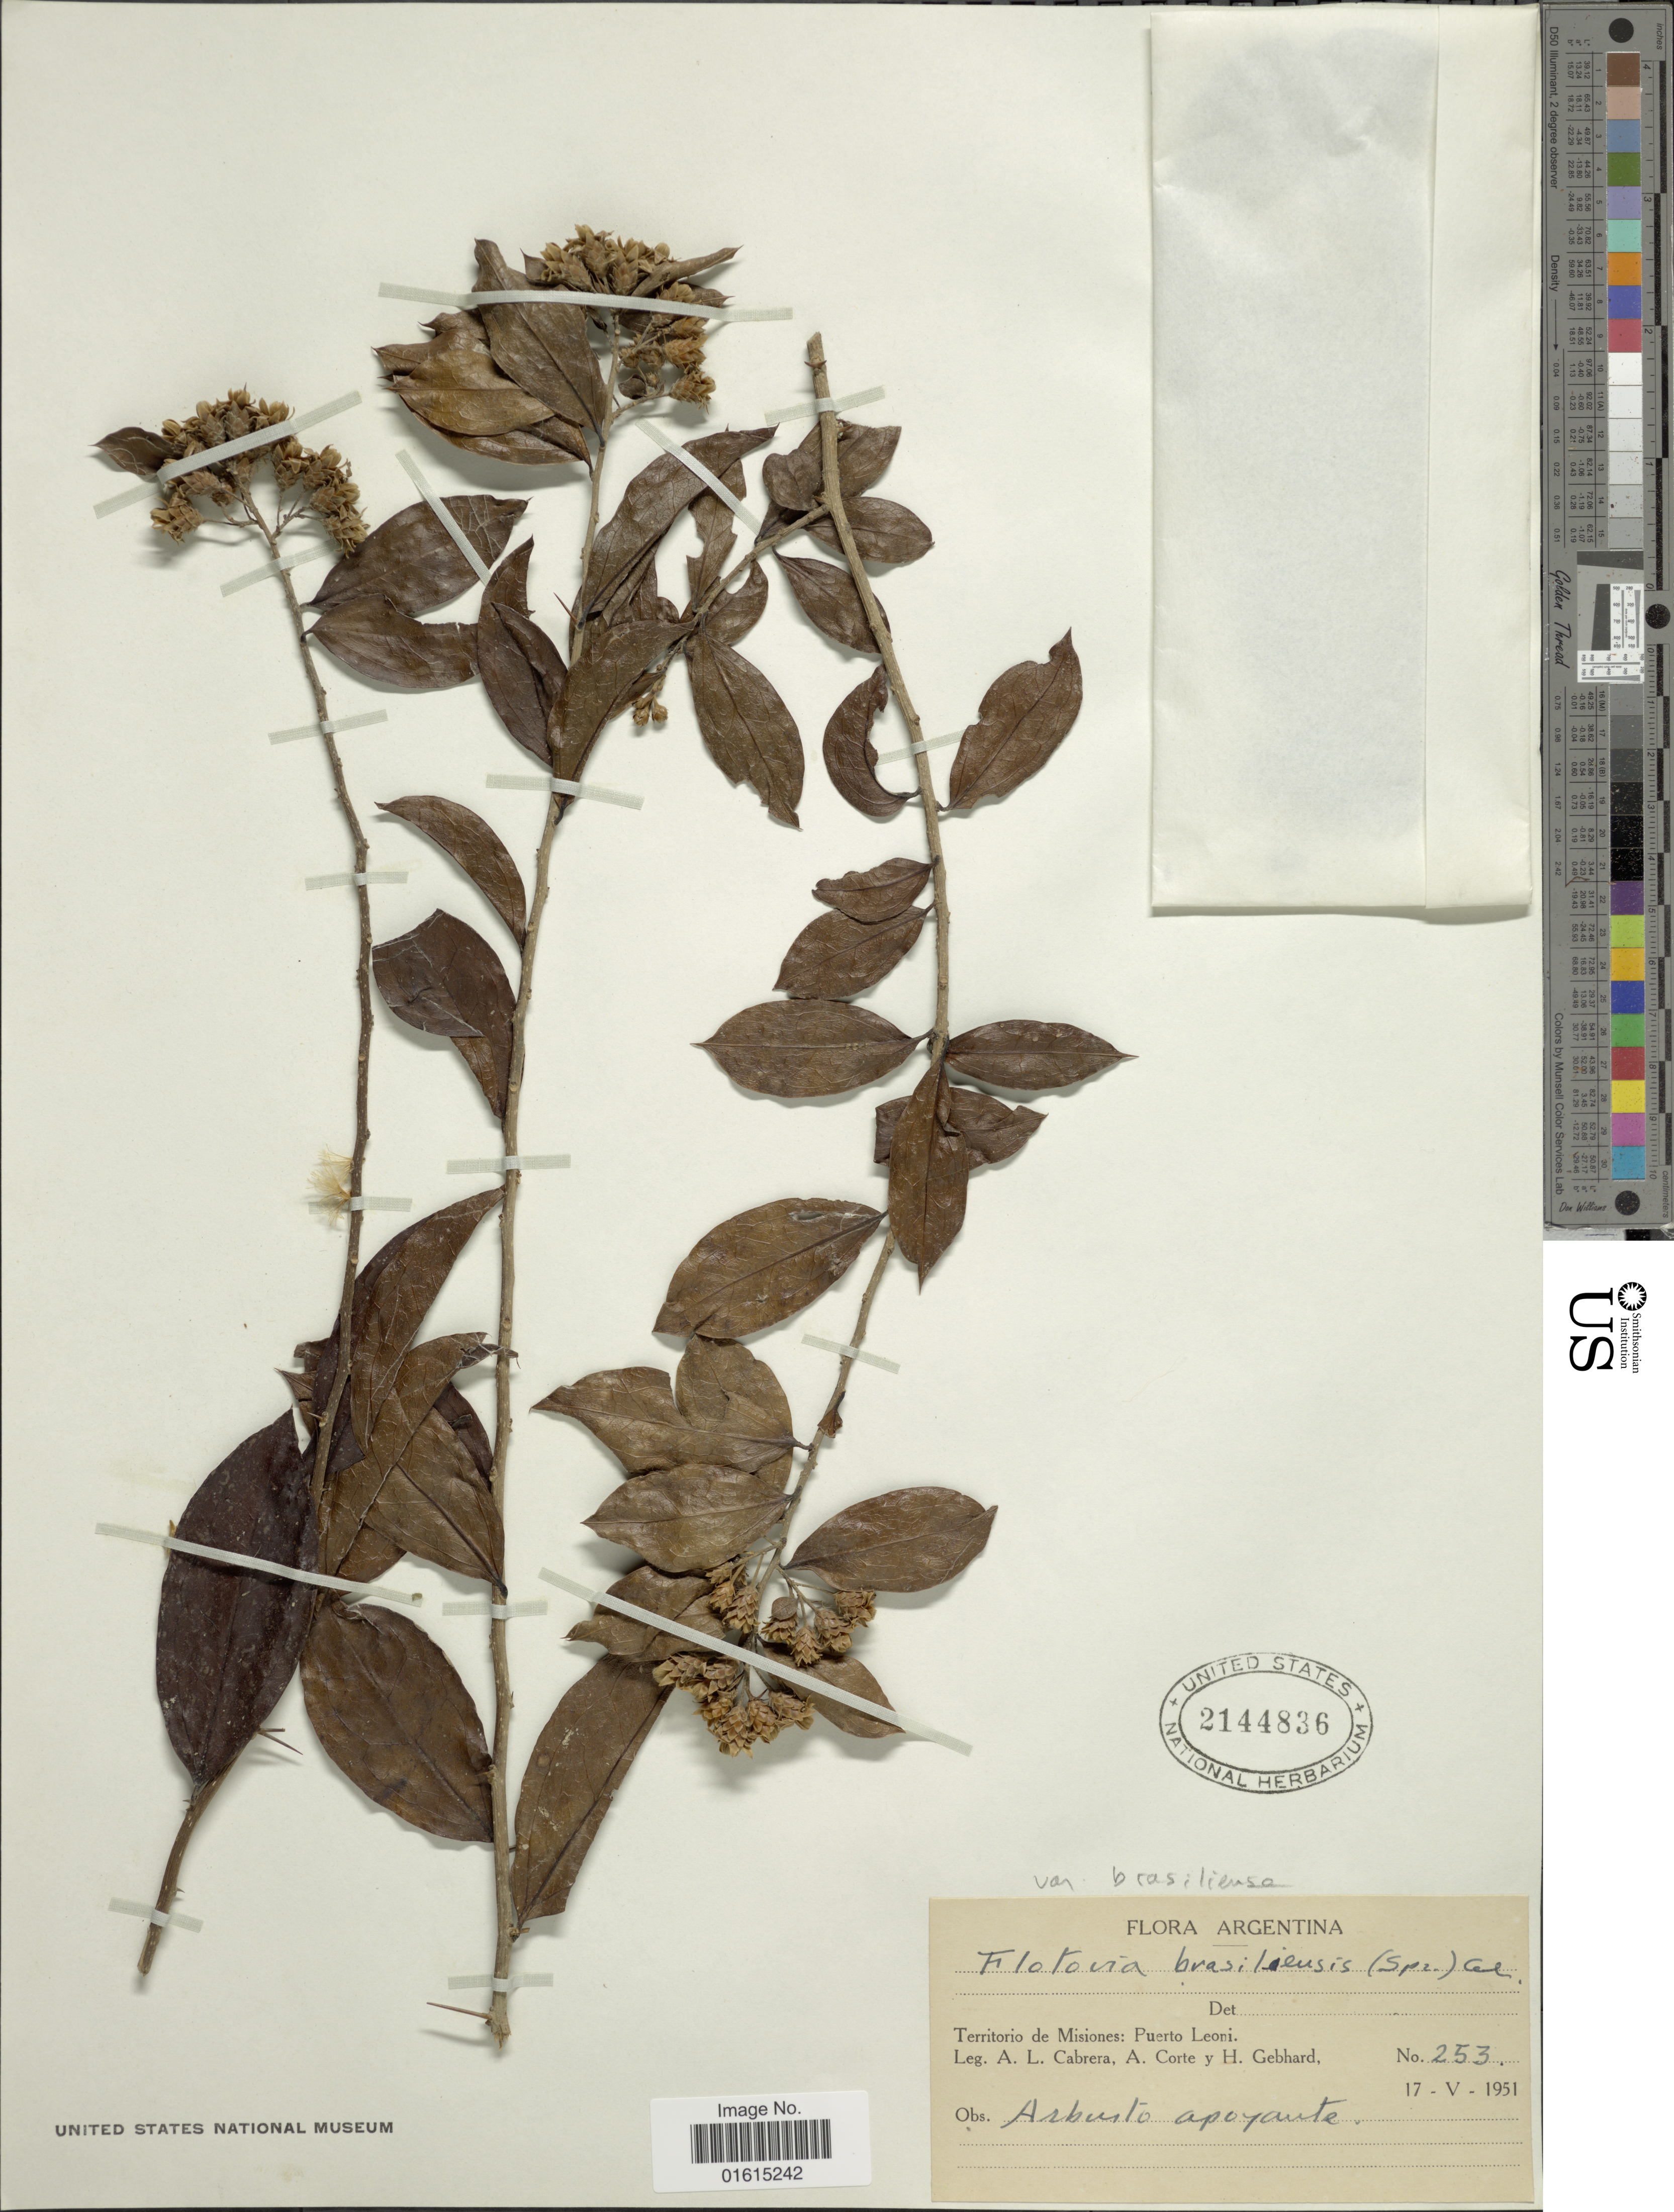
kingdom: Plantae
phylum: Tracheophyta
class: Magnoliopsida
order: Asterales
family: Asteraceae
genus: Dasyphyllum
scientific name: Dasyphyllum brasiliense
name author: (Spreng.) Cabrera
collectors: A. L. Cabrera, A. Corte & H. Gebhard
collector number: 253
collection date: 1951-05-17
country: Argentina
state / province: Misiones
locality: Territorio de Misiones , Puerto Leoni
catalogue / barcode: US 2144836